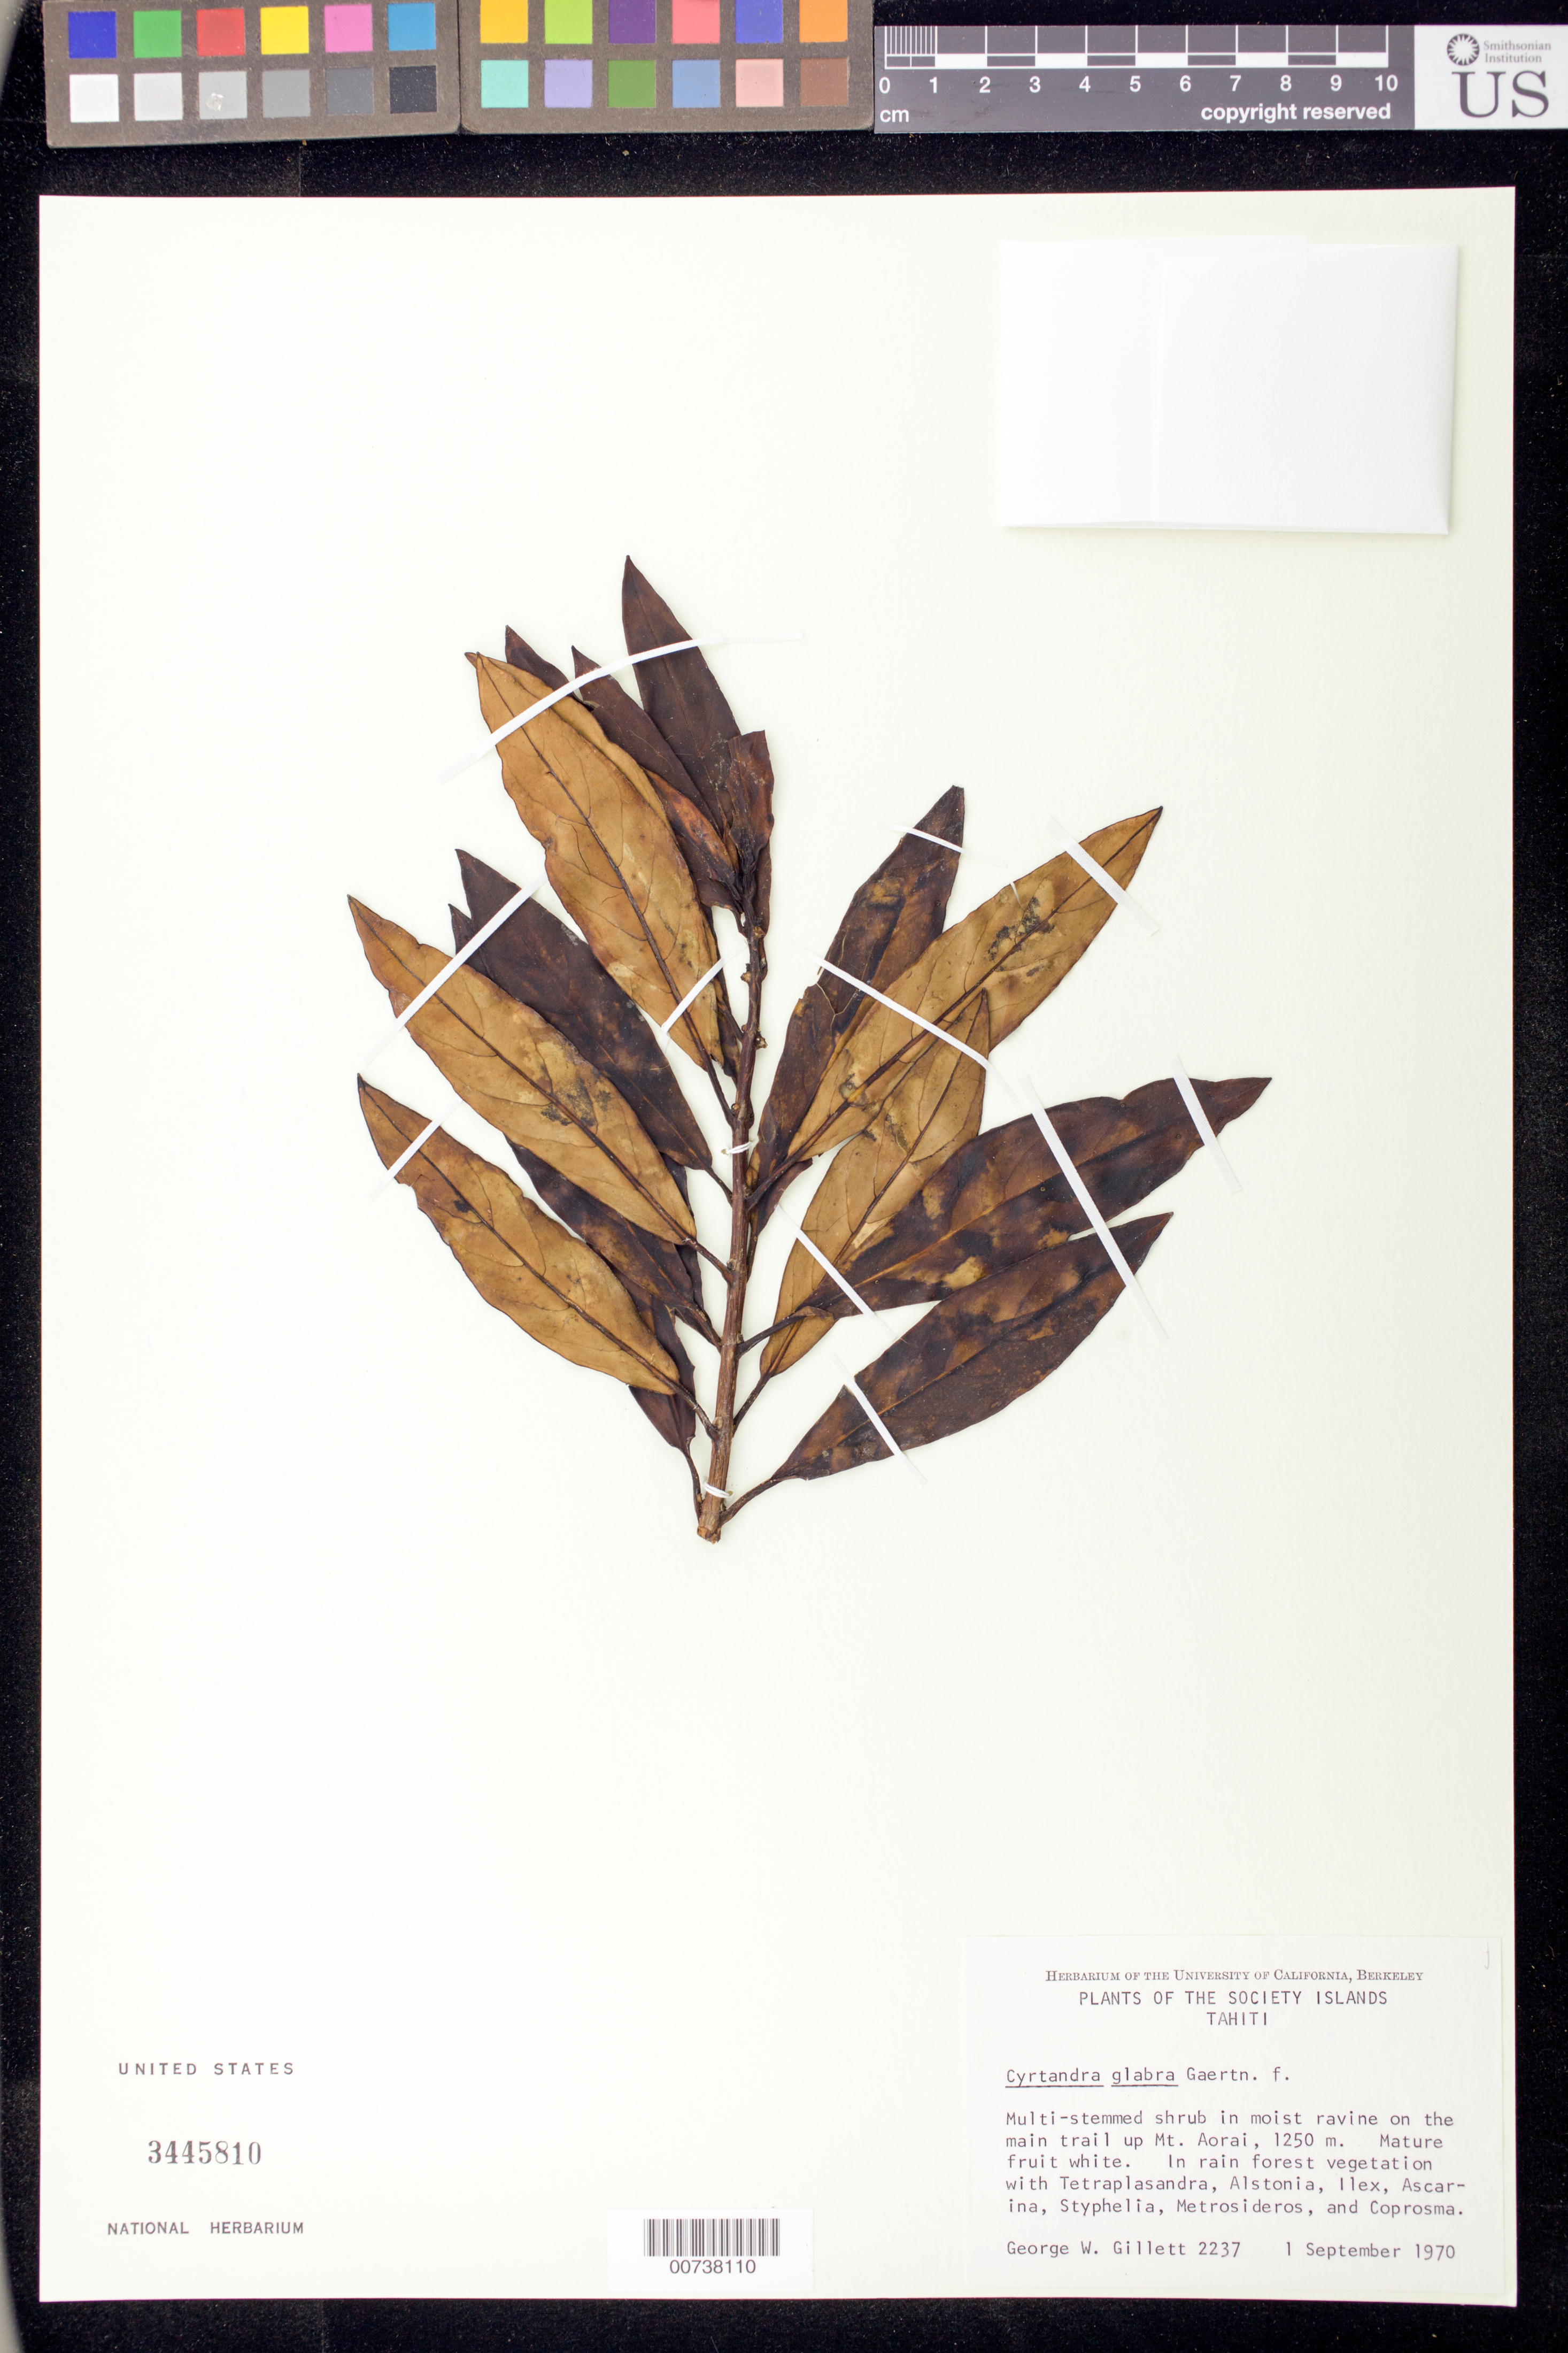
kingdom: Plantae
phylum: Tracheophyta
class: Magnoliopsida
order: Lamiales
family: Gesneriaceae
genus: Cyrtandra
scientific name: Cyrtandra glabra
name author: Jack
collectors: G. Gillett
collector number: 2237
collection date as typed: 01 Sep 1970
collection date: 1970-09-01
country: French Polynesia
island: Tahiti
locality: On the main trail up Mt. Aorai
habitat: In moist ravine… in rain forest vegetation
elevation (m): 1250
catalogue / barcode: US 3445810